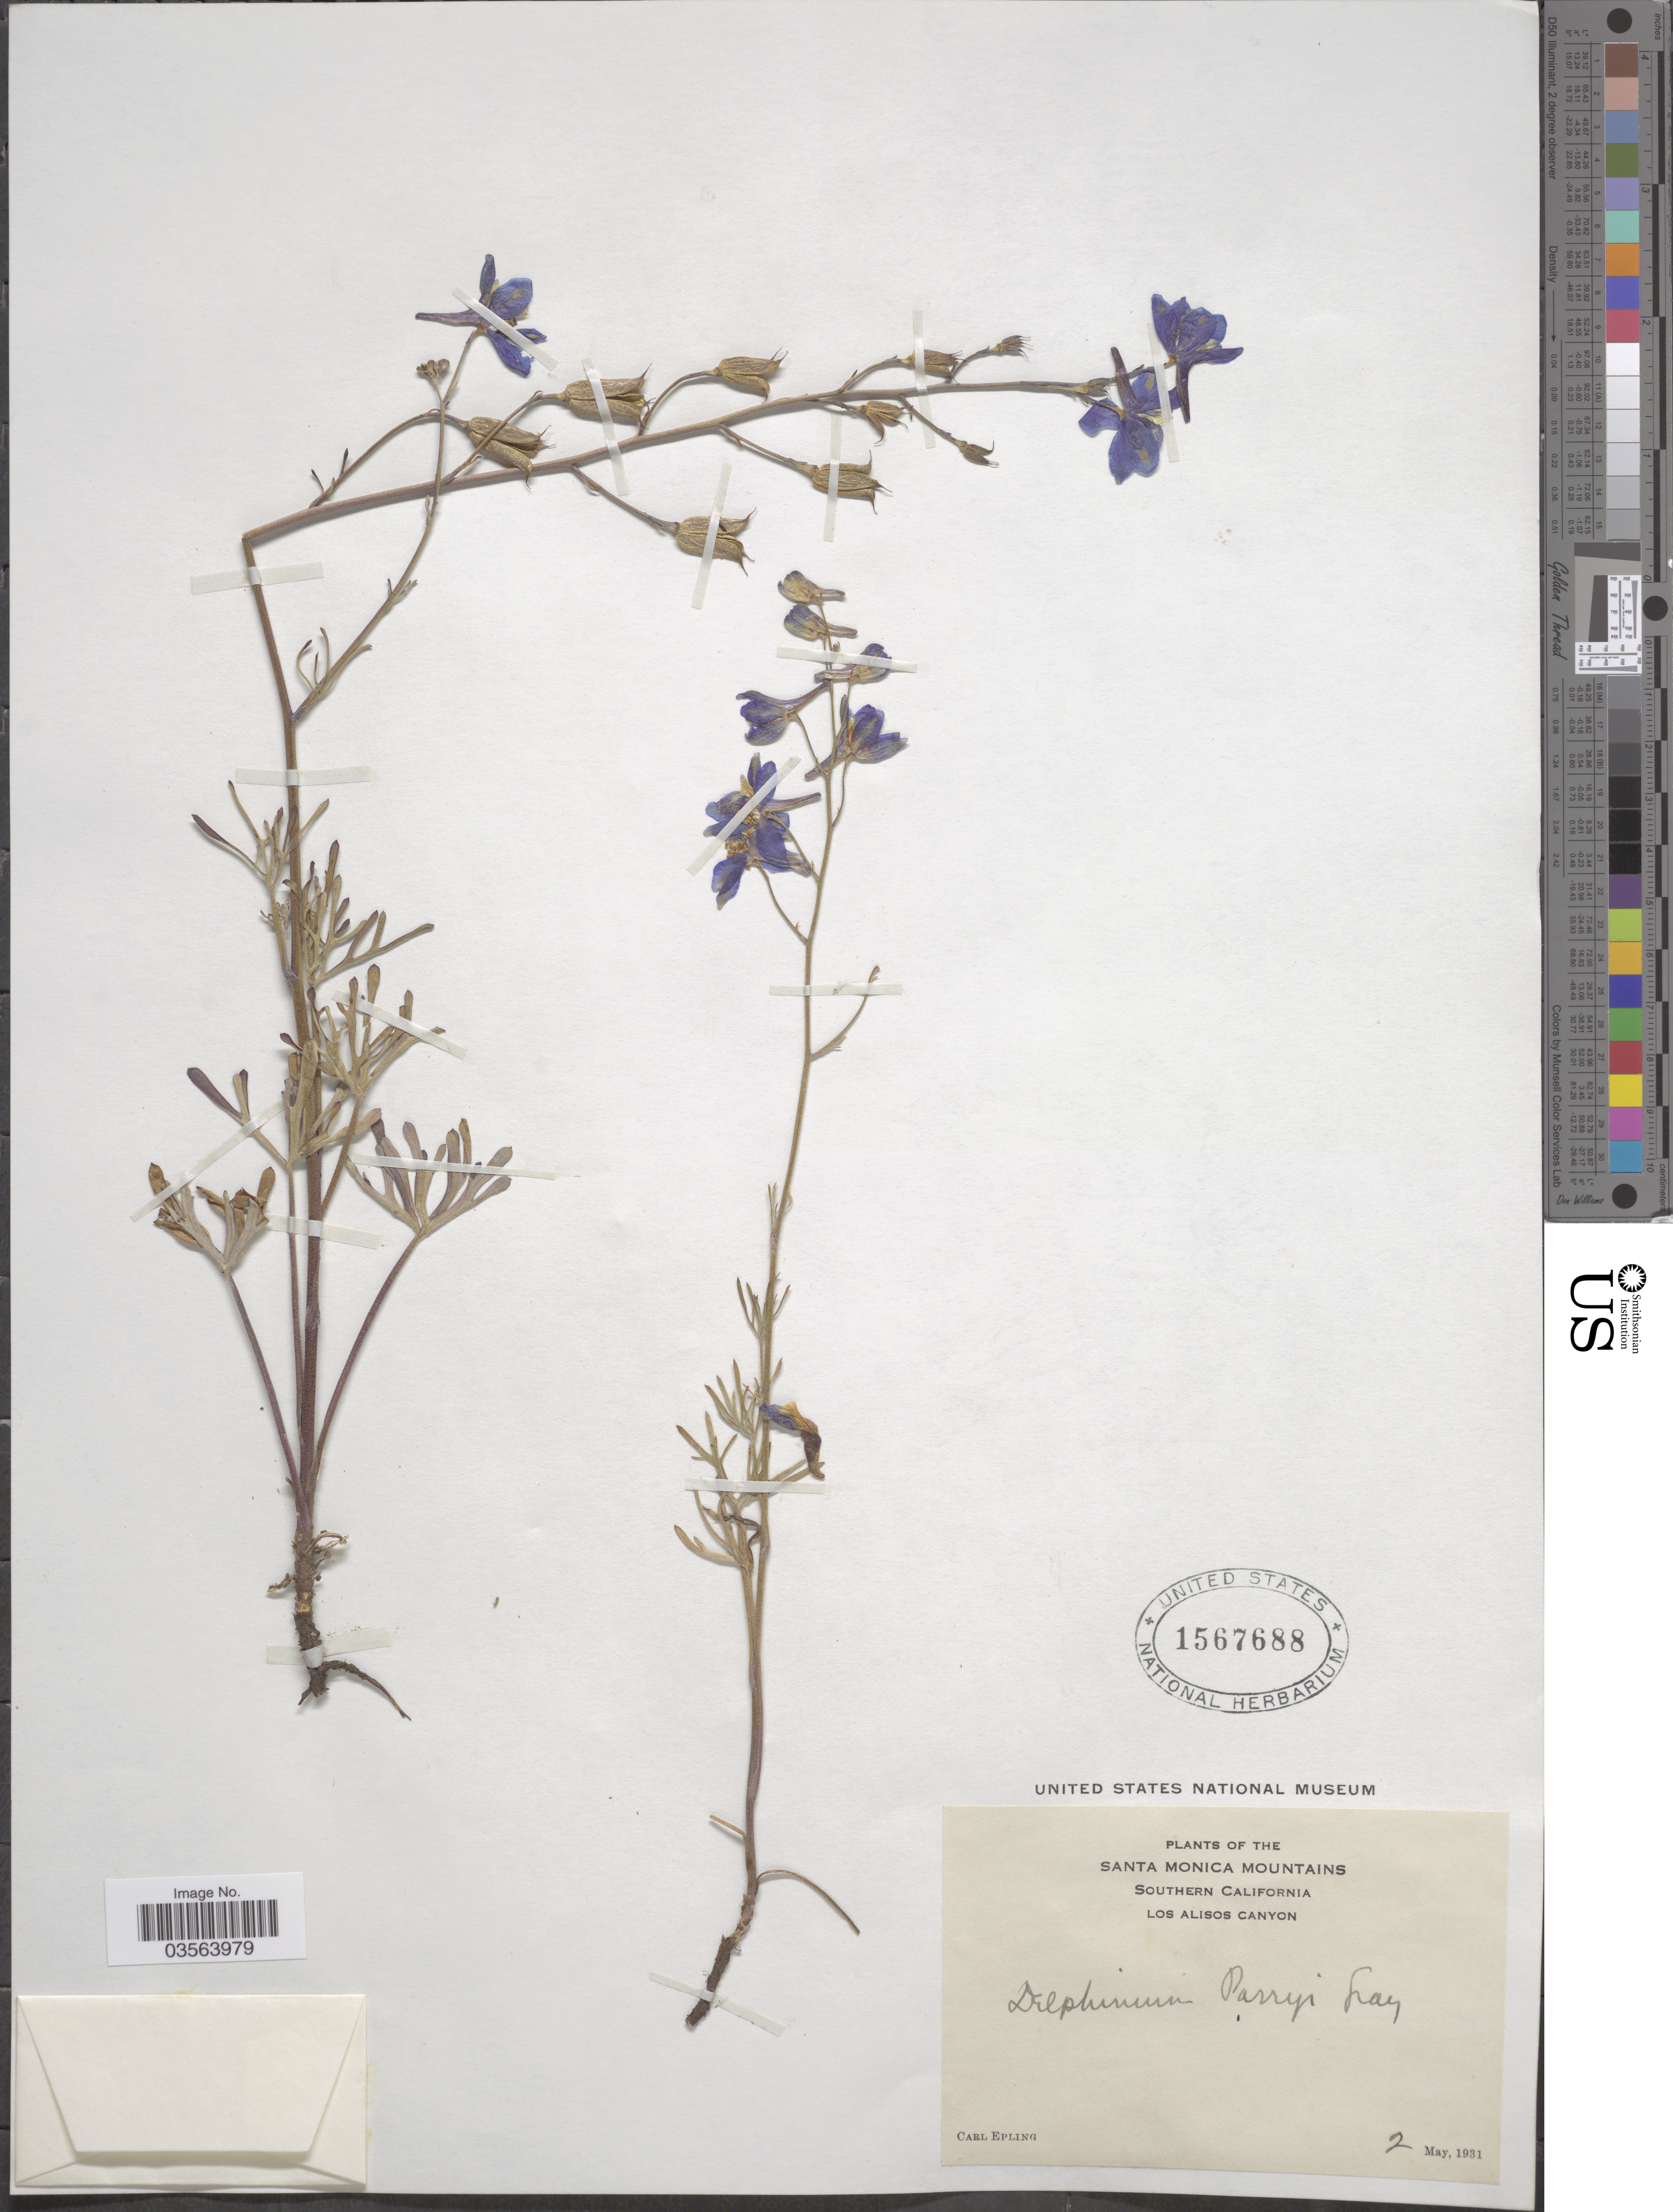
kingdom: Plantae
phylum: Tracheophyta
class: Magnoliopsida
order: Ranunculales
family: Ranunculaceae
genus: Delphinium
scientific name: Delphinium parryi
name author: A. Gray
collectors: C. C. Epling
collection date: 1931-05-02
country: United States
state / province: California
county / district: Los Angeles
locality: Santa Monica Mountains. Southern California. Los Alisos Canyon.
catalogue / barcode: US 1567688